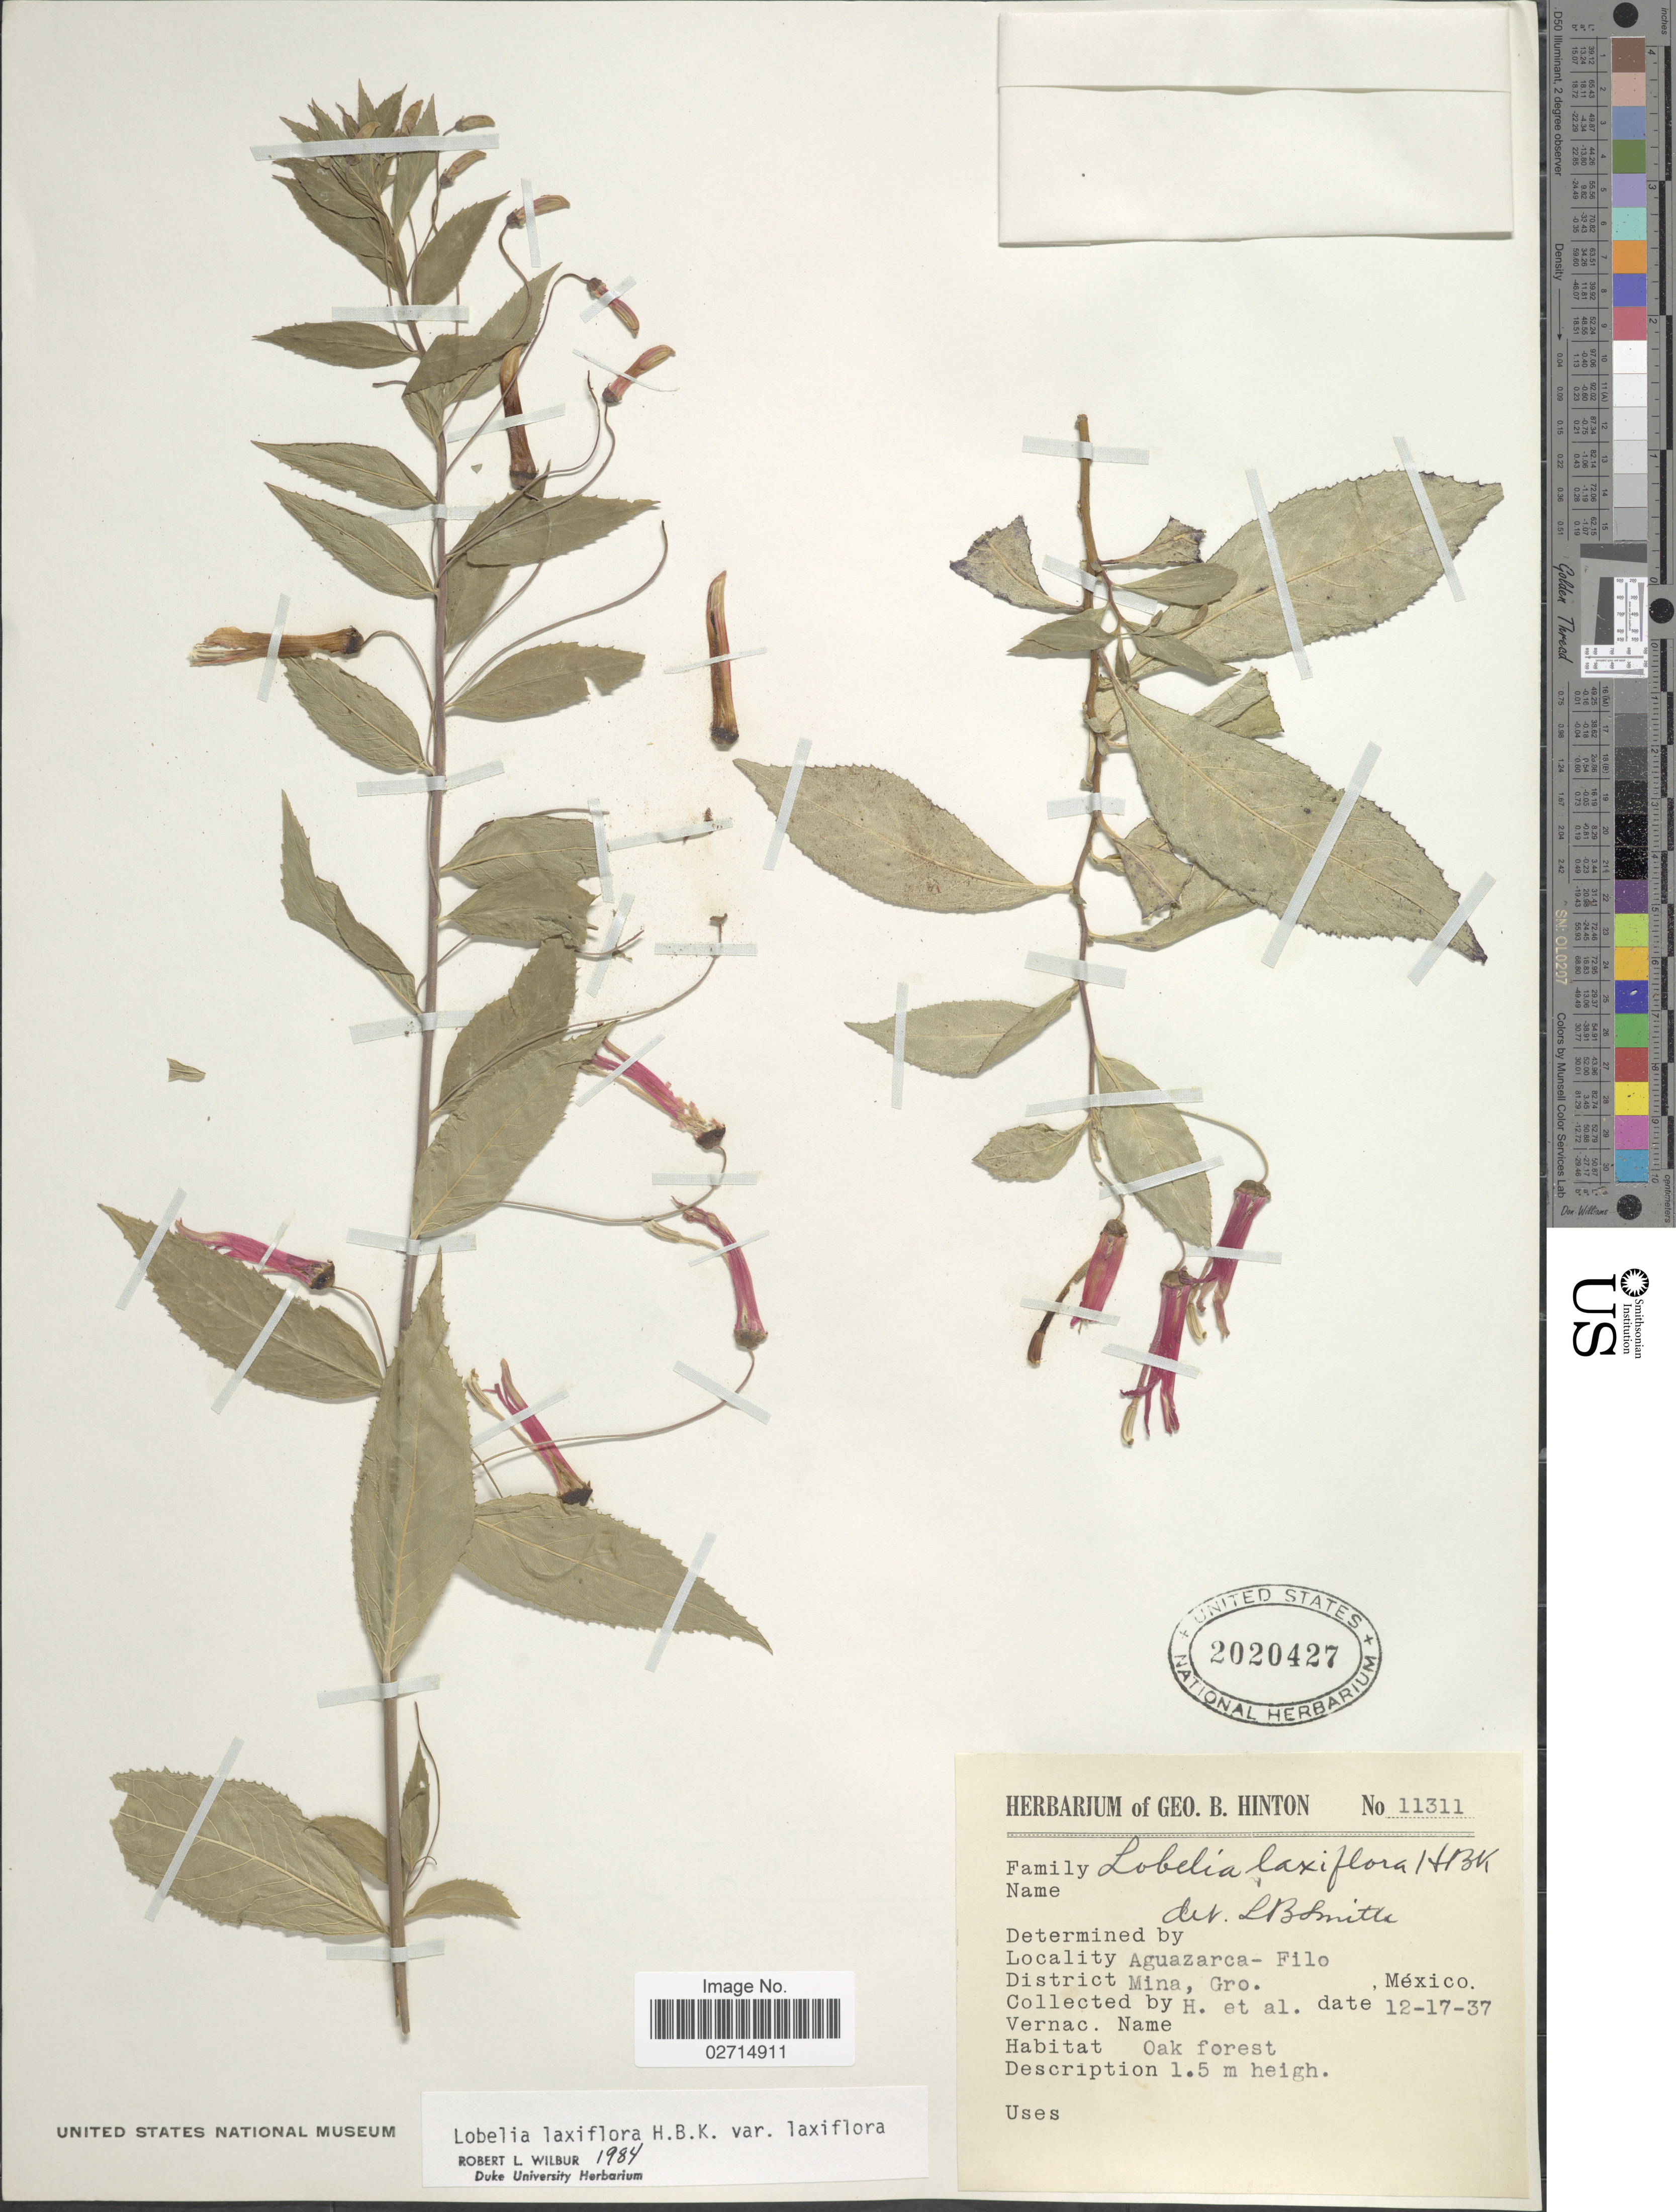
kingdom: Plantae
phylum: Tracheophyta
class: Magnoliopsida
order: Asterales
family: Campanulaceae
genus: Lobelia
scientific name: Lobelia laxiflora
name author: Kunth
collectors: G. B. Hinton & et al.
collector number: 11311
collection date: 1937-12-17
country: Mexico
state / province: Guerrero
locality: Aguazarca - Filo, District Mina, Gro., Mexico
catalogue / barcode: US 2020427